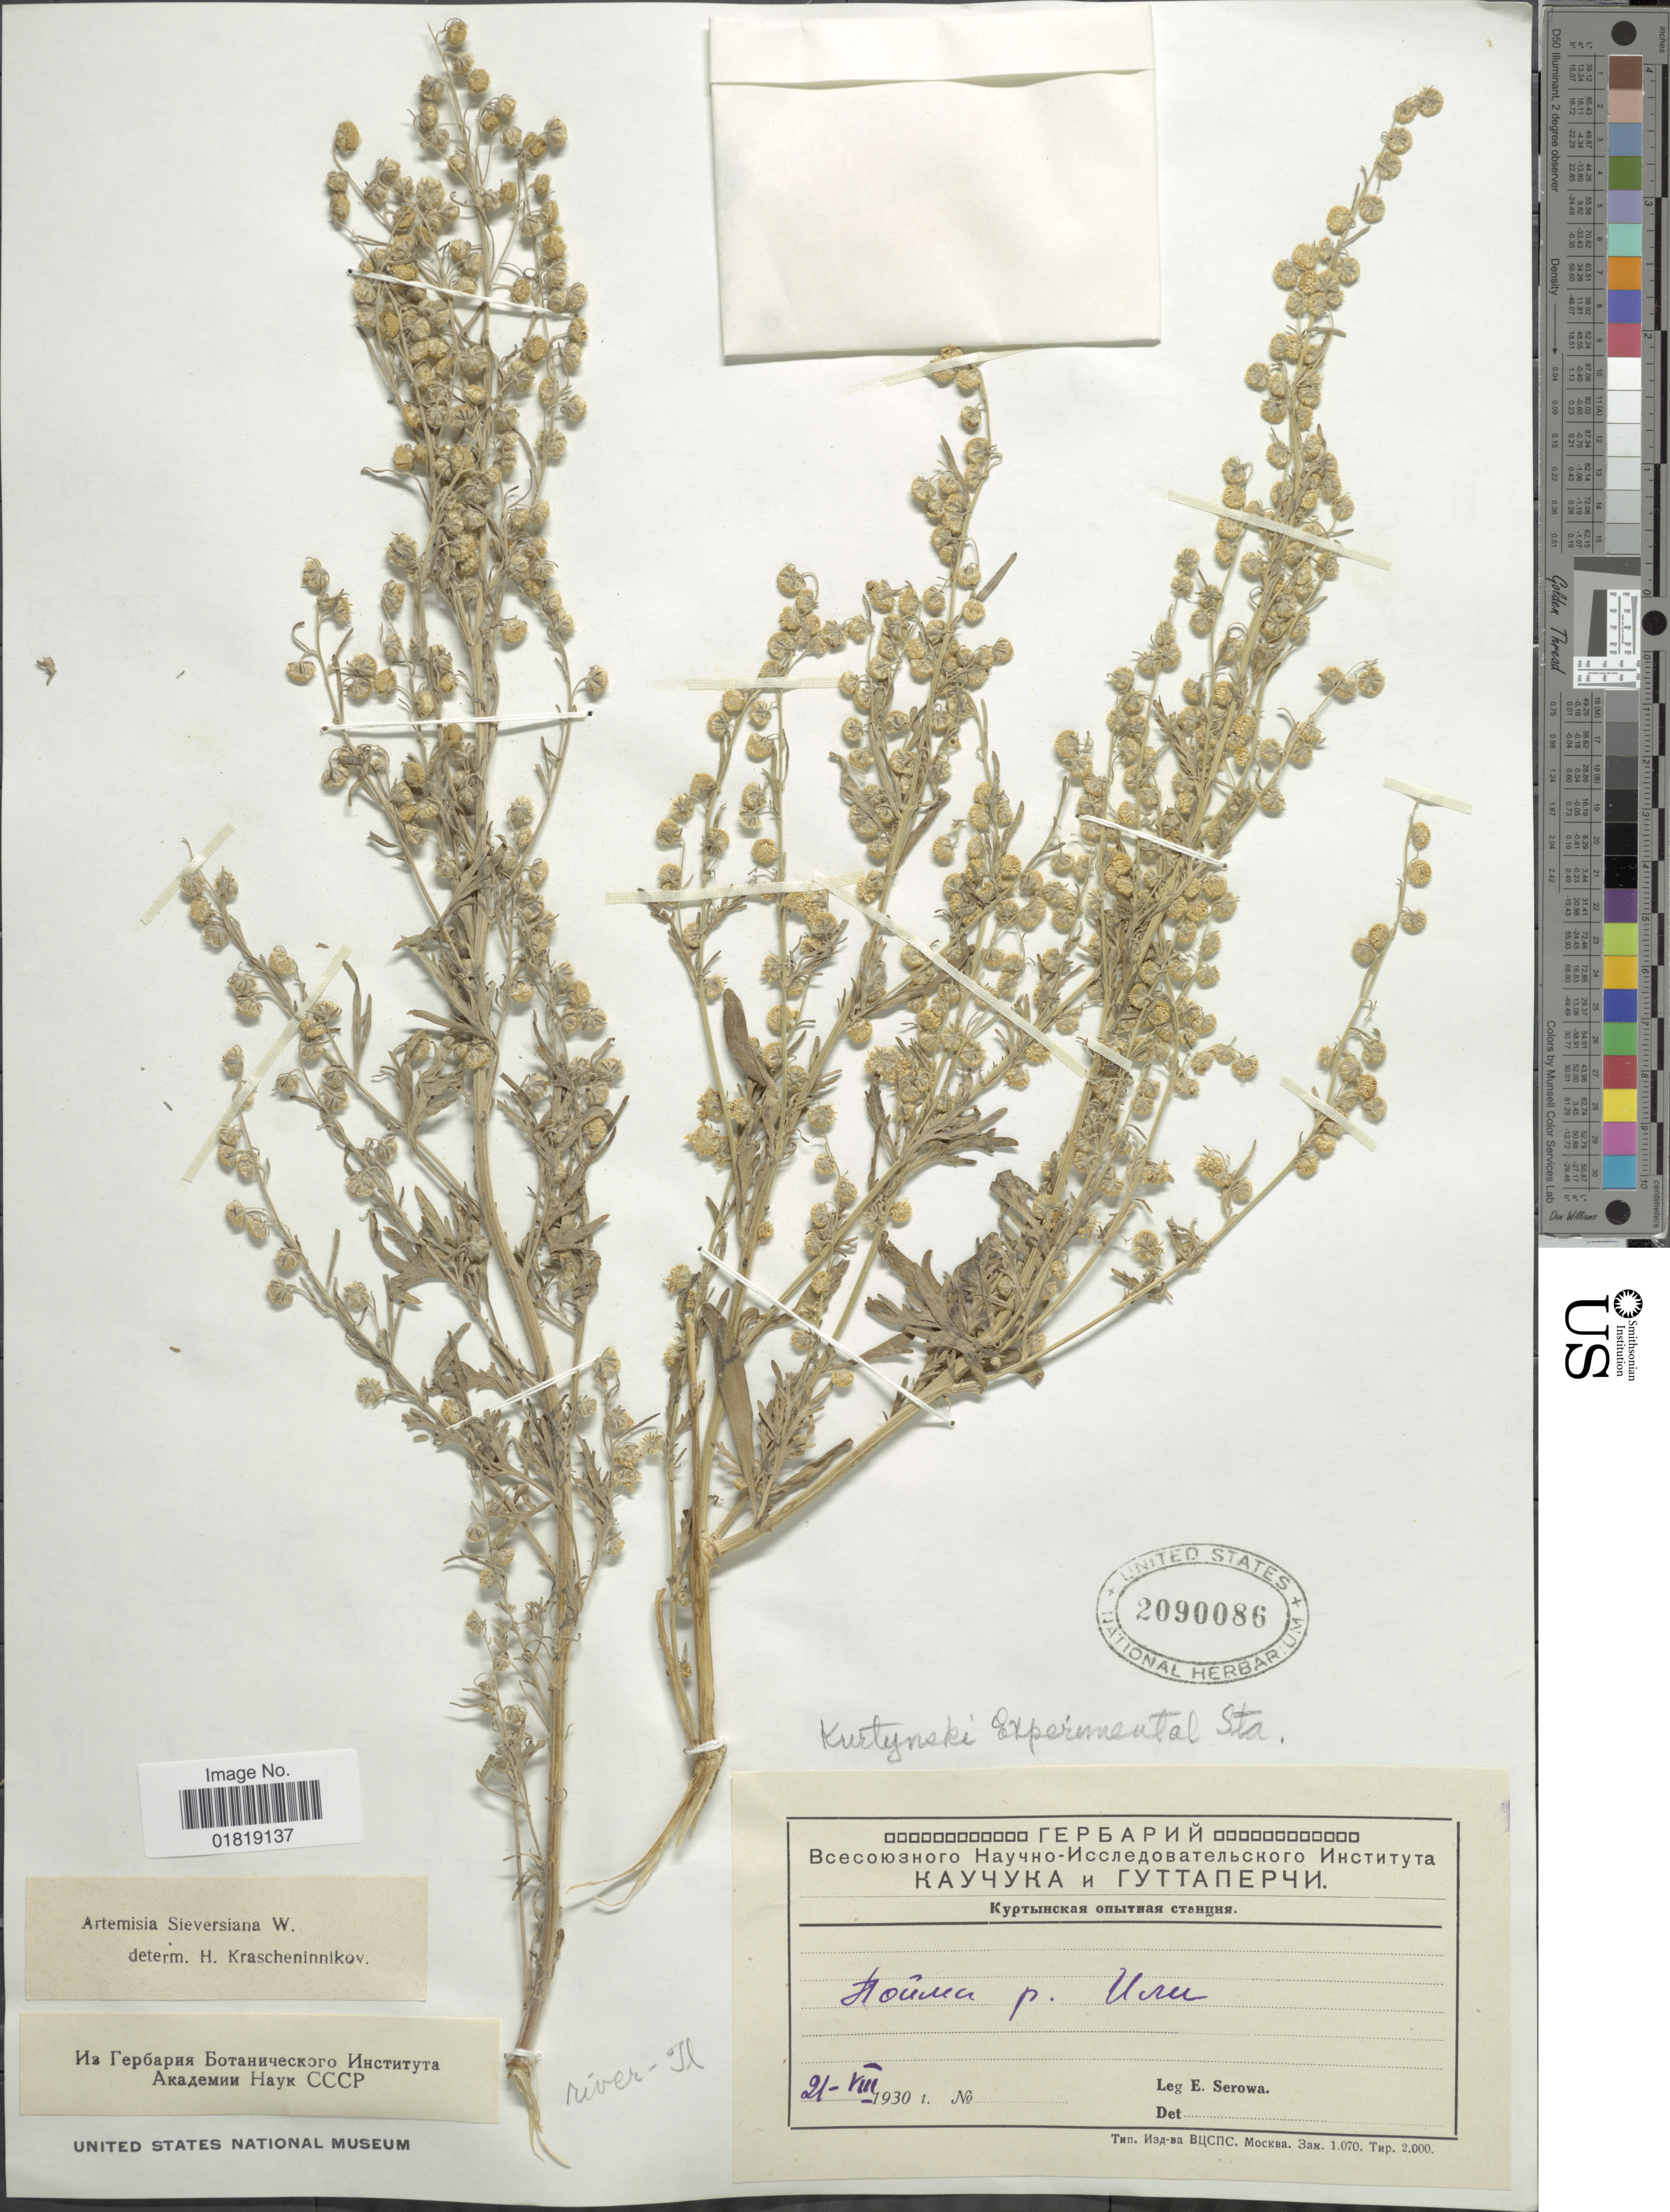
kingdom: Plantae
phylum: Tracheophyta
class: Magnoliopsida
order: Asterales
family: Asteraceae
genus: Artemisia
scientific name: Artemisia sieversiana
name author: Willd.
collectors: E. Serowa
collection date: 1930-08-21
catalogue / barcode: US 2090086